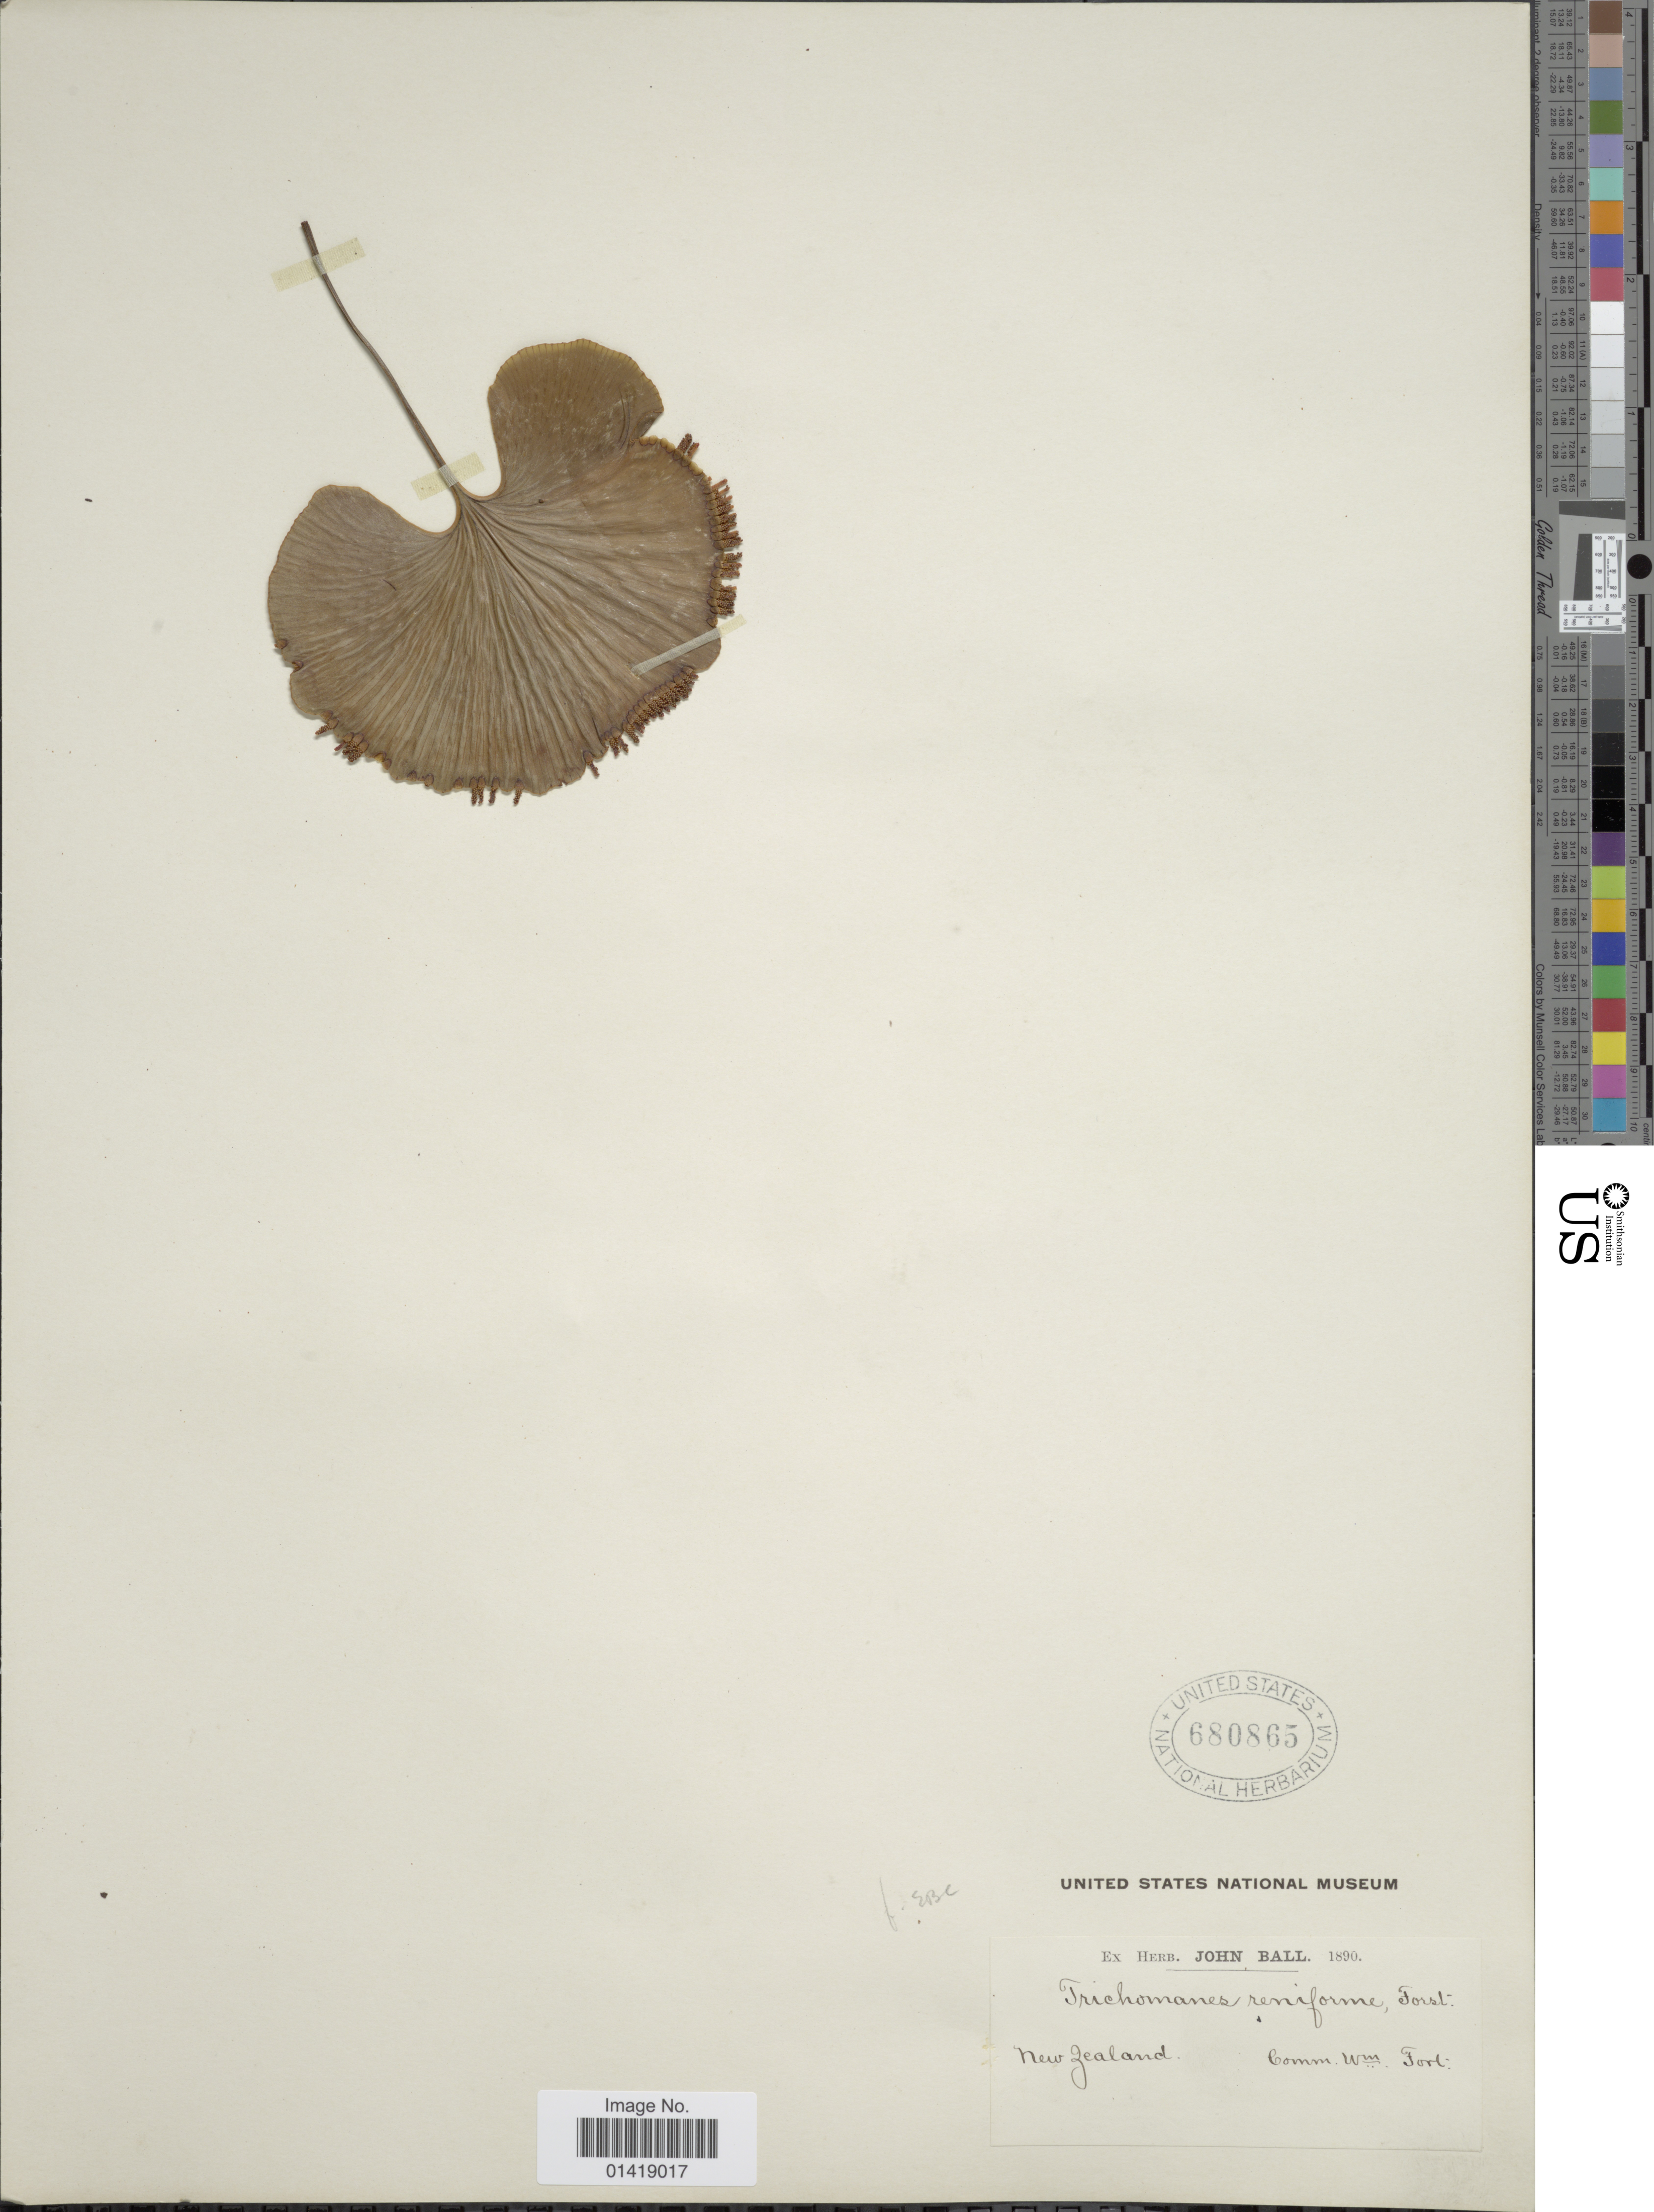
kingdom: Plantae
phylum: Tracheophyta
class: Polypodiopsida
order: Hymenophyllales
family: Hymenophyllaceae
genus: Hymenophyllum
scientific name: Hymenophyllum nephrophyllum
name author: Ebihara & K. Iwats.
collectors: ex herb. John Ball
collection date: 1890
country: New Zealand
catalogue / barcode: US 680865